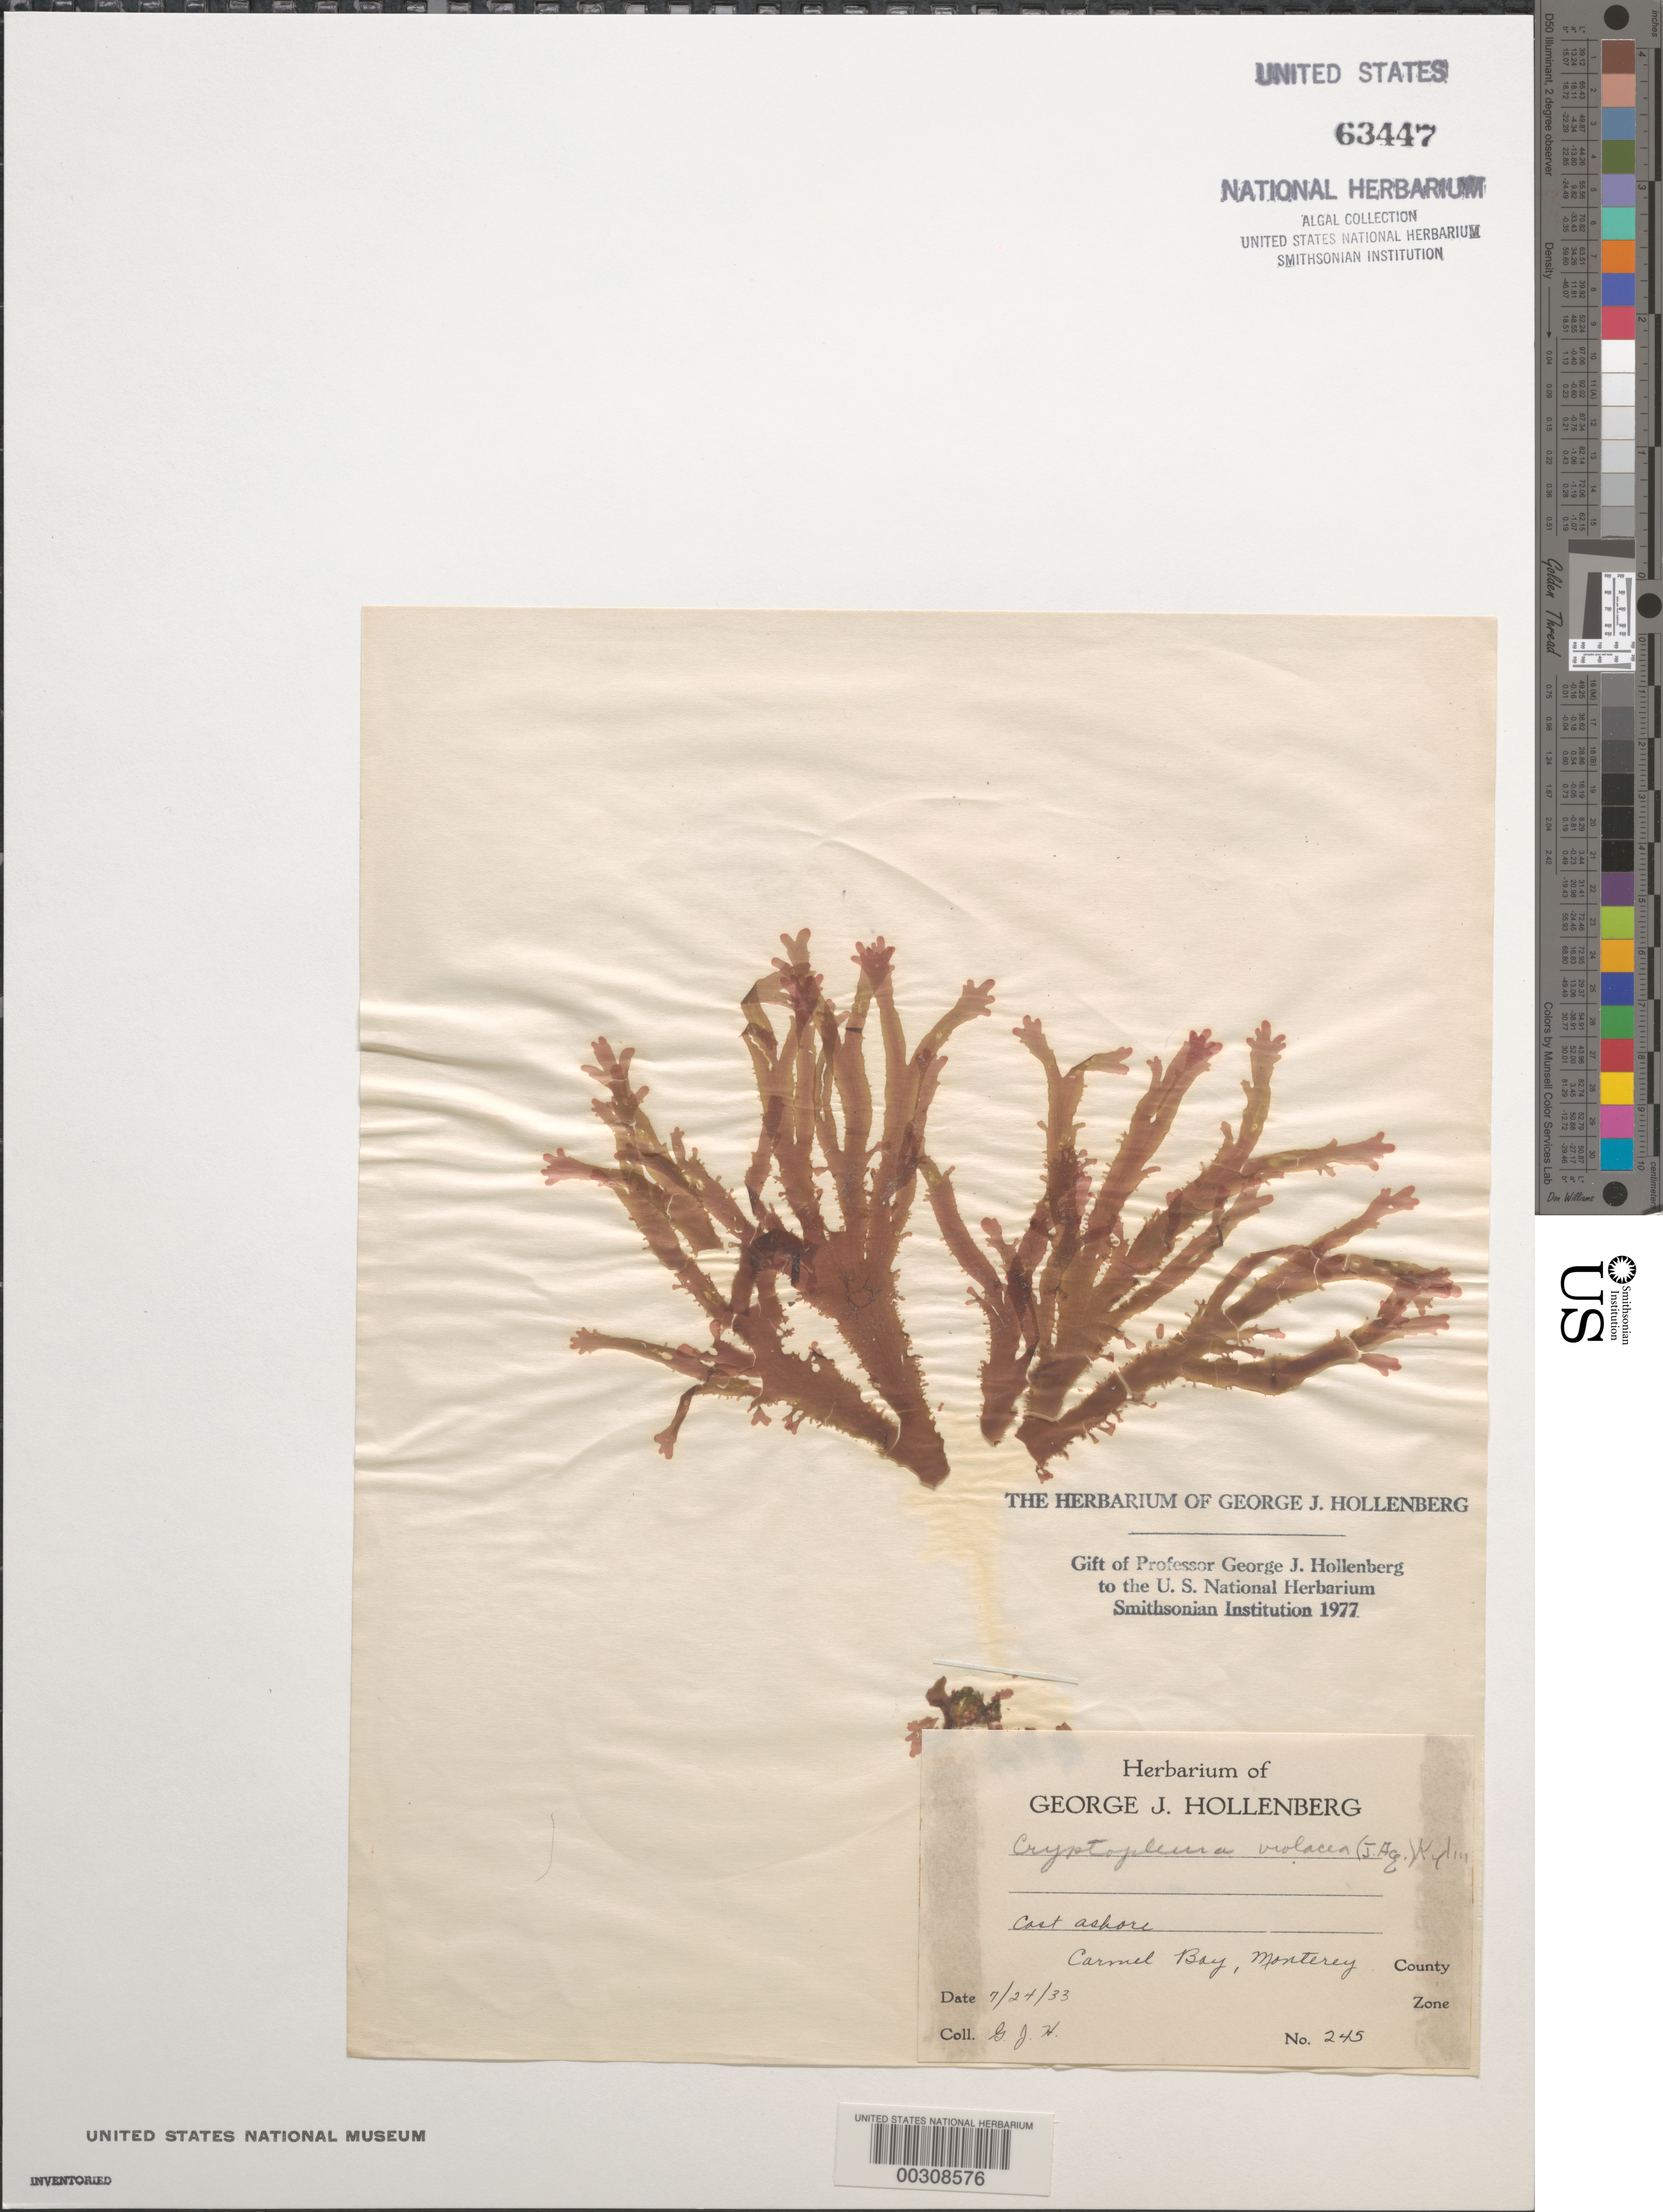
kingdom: Plantae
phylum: Rhodophyta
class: Florideophyceae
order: Ceramiales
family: Delesseriaceae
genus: Cryptopleura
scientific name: Cryptopleura violacea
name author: (J. Ag.) Kylin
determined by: Hollenberg, George J.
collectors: G. Hollenberg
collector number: GJH 245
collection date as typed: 24 Jul 1933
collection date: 1933-07-24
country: United States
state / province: California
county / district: Monterey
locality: Carmel Bay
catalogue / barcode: US 63447